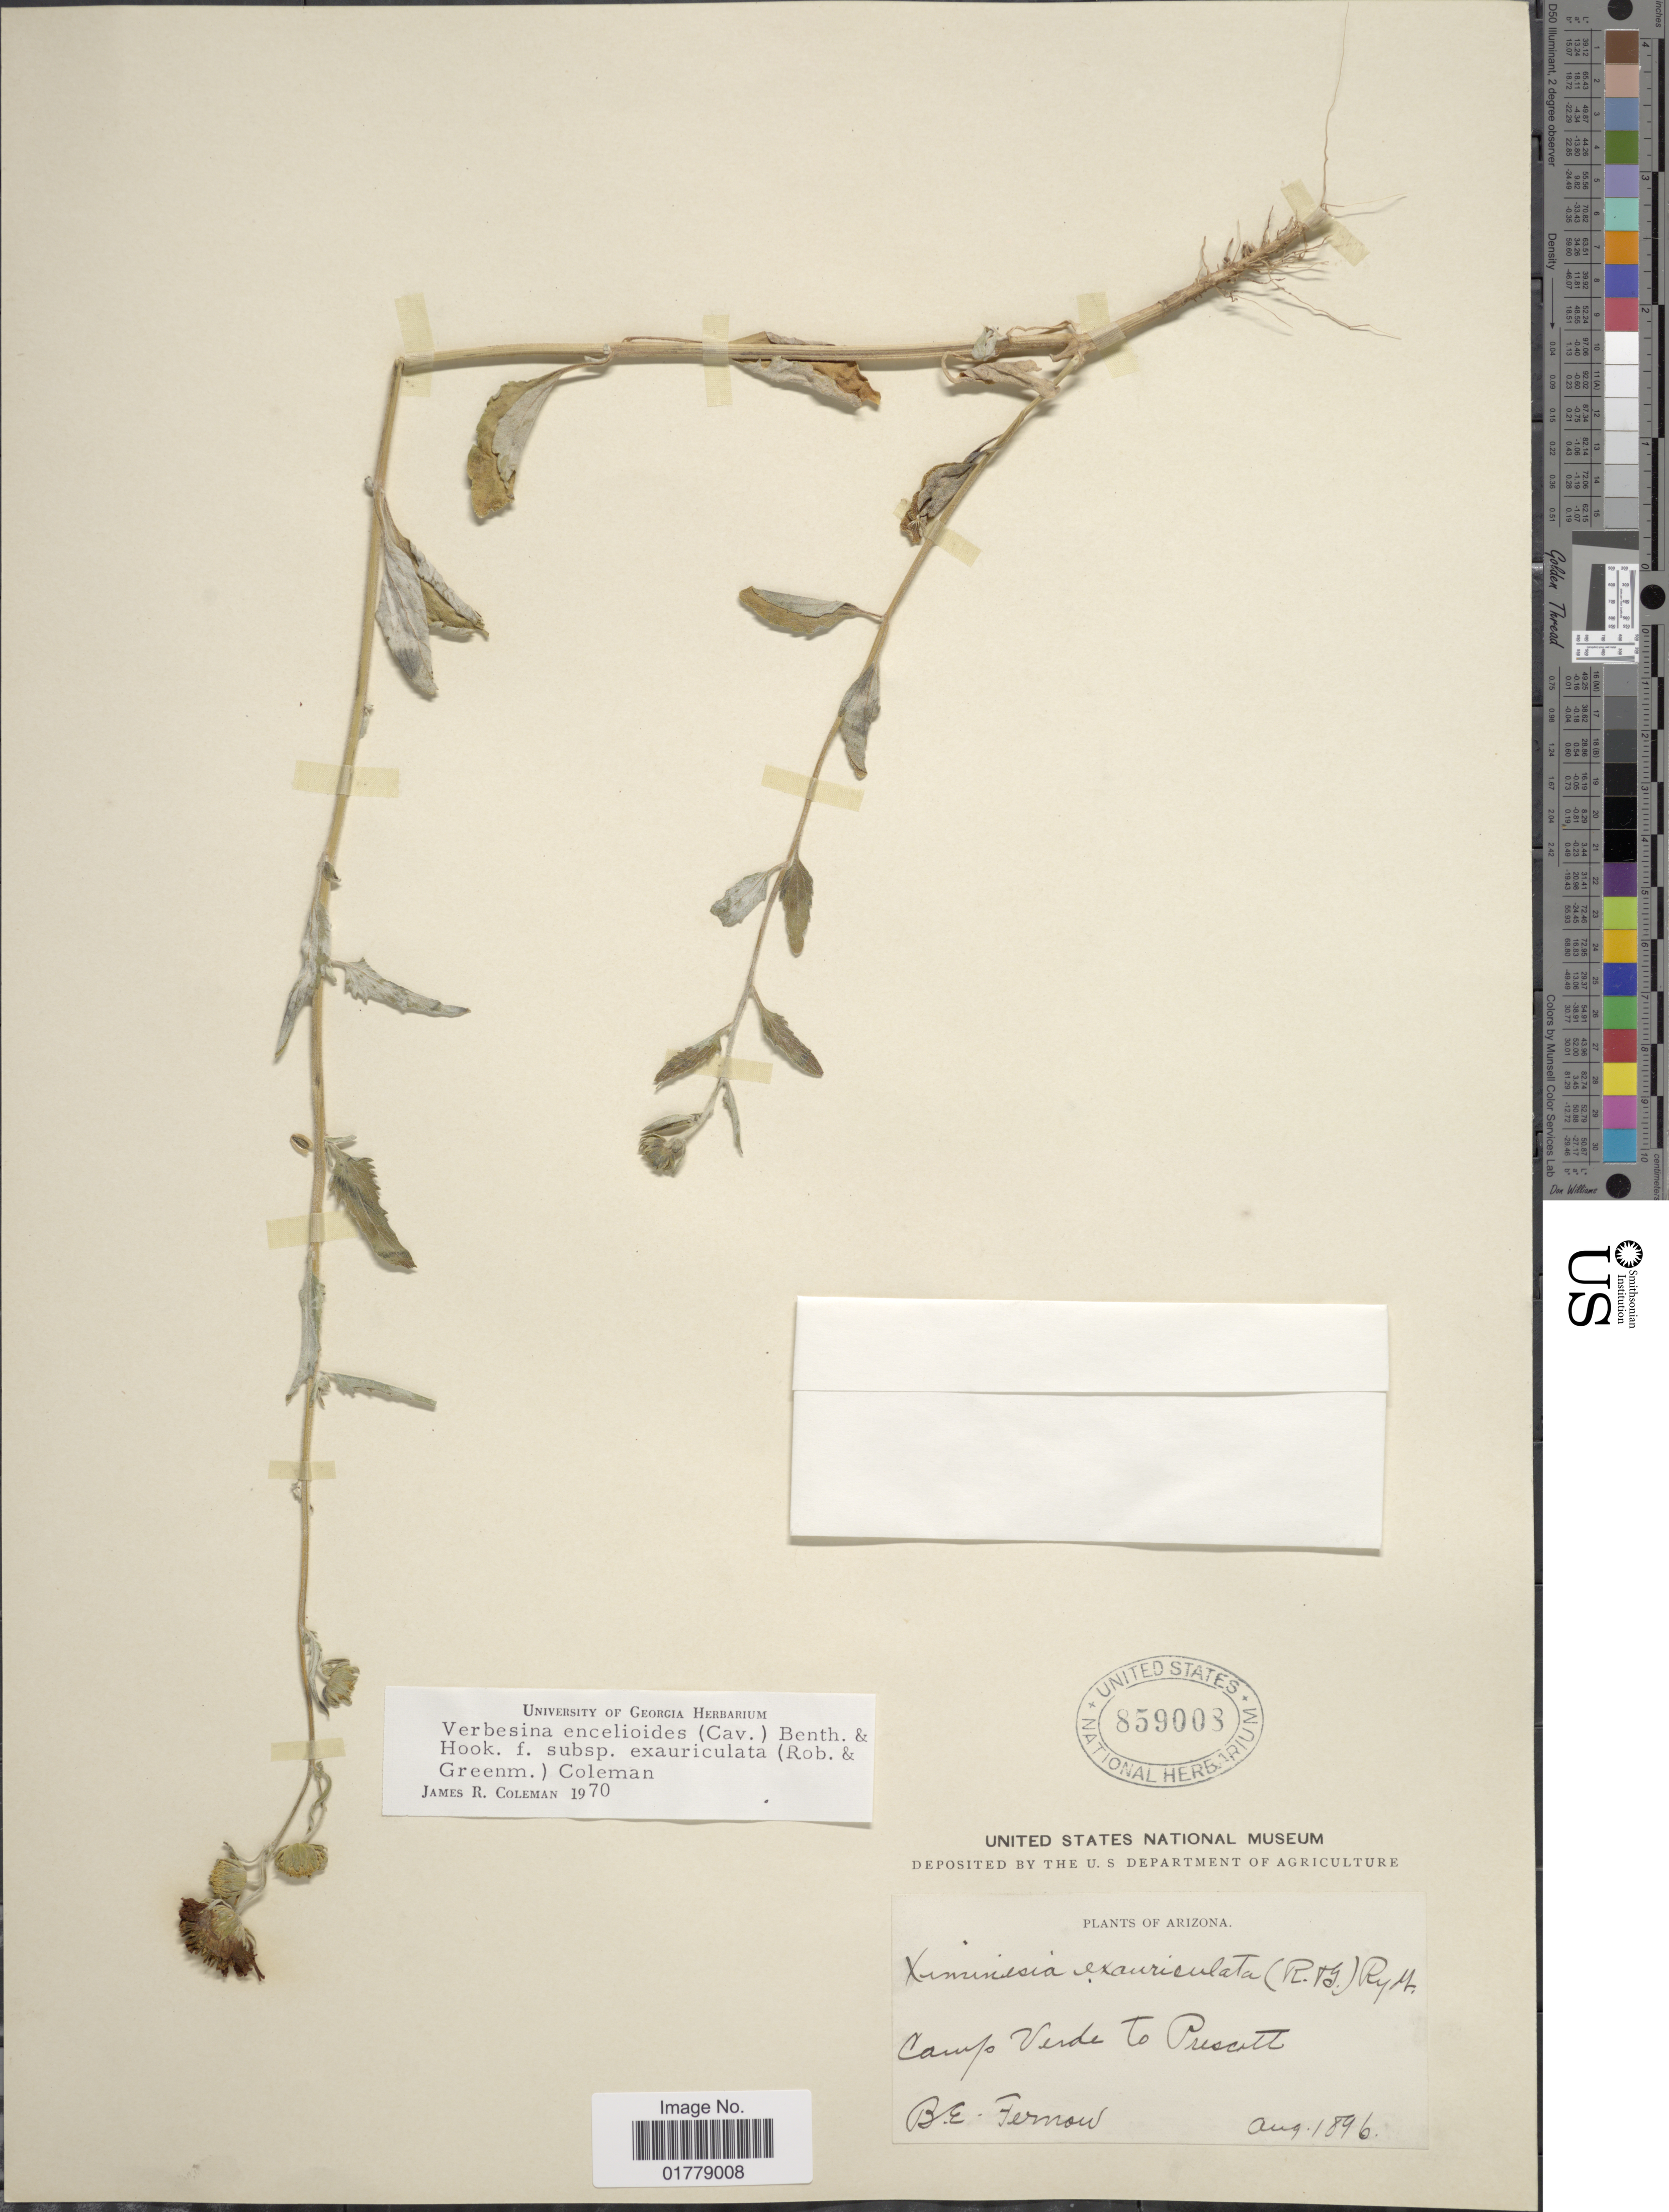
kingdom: Plantae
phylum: Tracheophyta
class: Magnoliopsida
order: Asterales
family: Asteraceae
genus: Verbesina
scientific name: Verbesina encelioides var. cana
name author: (B.L. Rob.) Greenm.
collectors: B. Fernow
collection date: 1896-08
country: United States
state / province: Arizona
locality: Camp Verde to Prescott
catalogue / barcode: US 859008